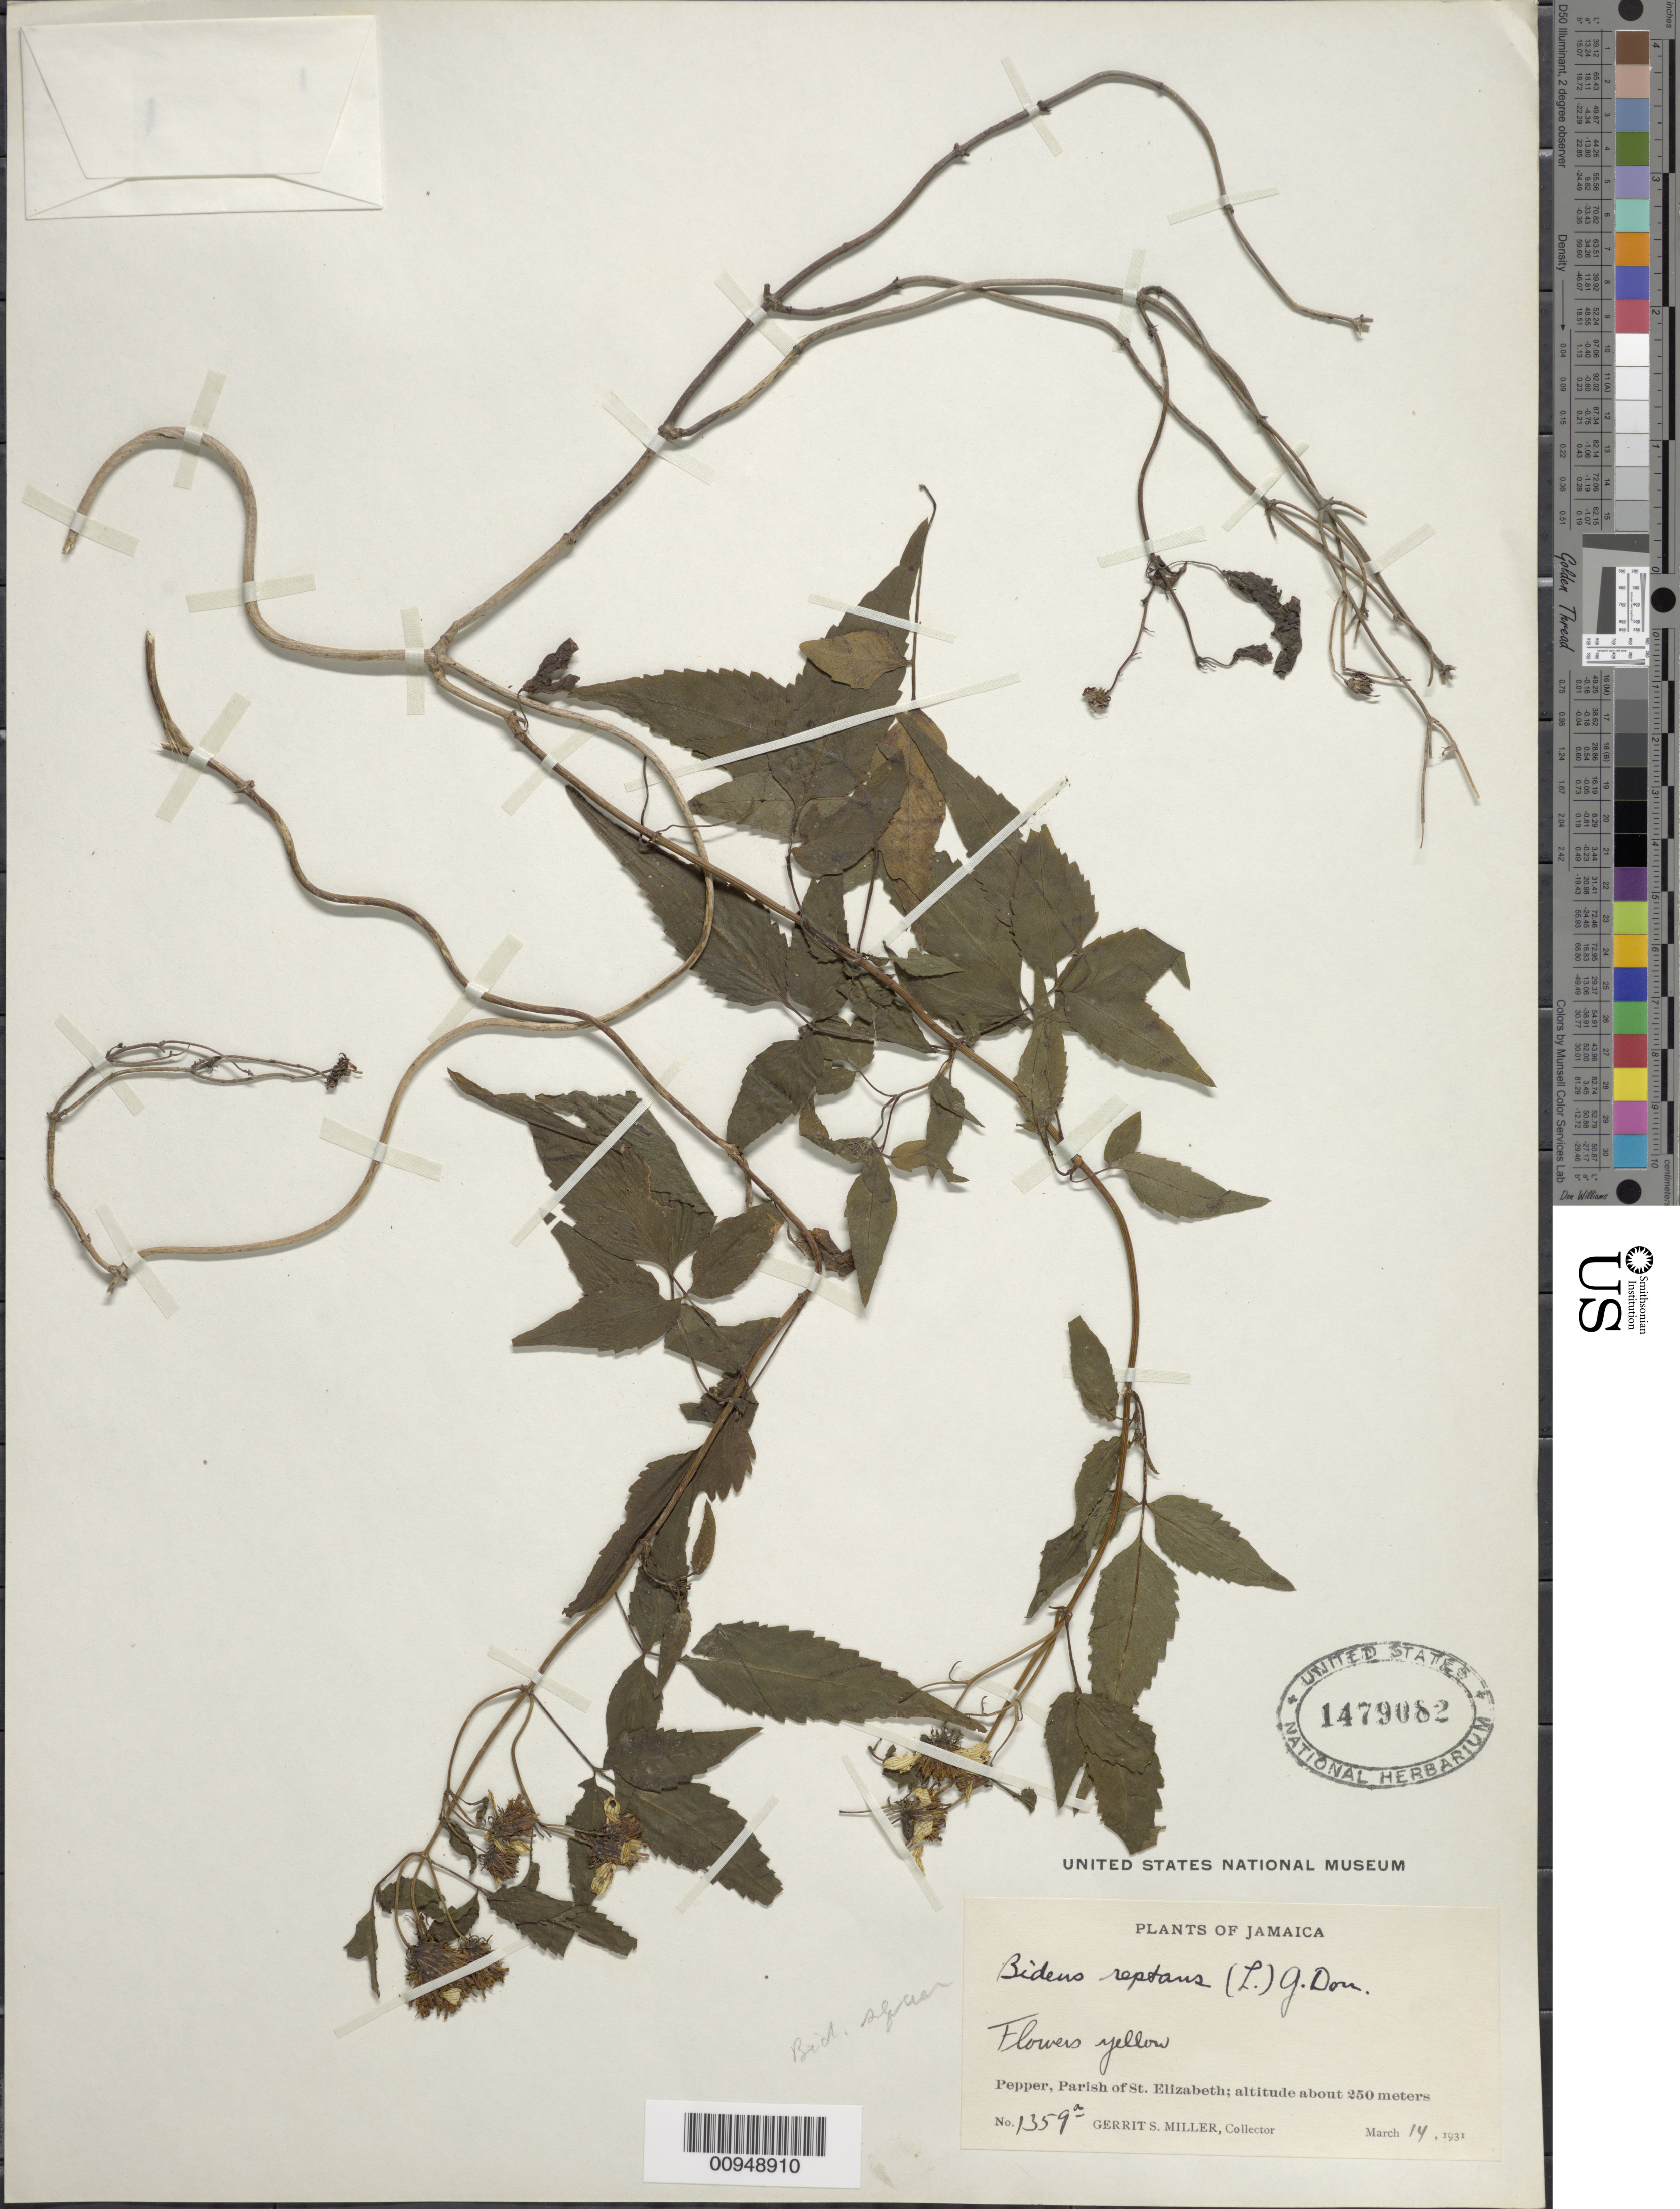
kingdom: Plantae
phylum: Tracheophyta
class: Magnoliopsida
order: Asterales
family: Asteraceae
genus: Bidens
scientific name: Bidens reptans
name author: (L.) G. Don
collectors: G. S. Miller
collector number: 1359A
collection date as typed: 14 Mar 1931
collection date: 1931-03-14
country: Jamaica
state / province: Saint Elizabeth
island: Jamaica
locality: Pepper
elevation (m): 250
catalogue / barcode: US 1479082